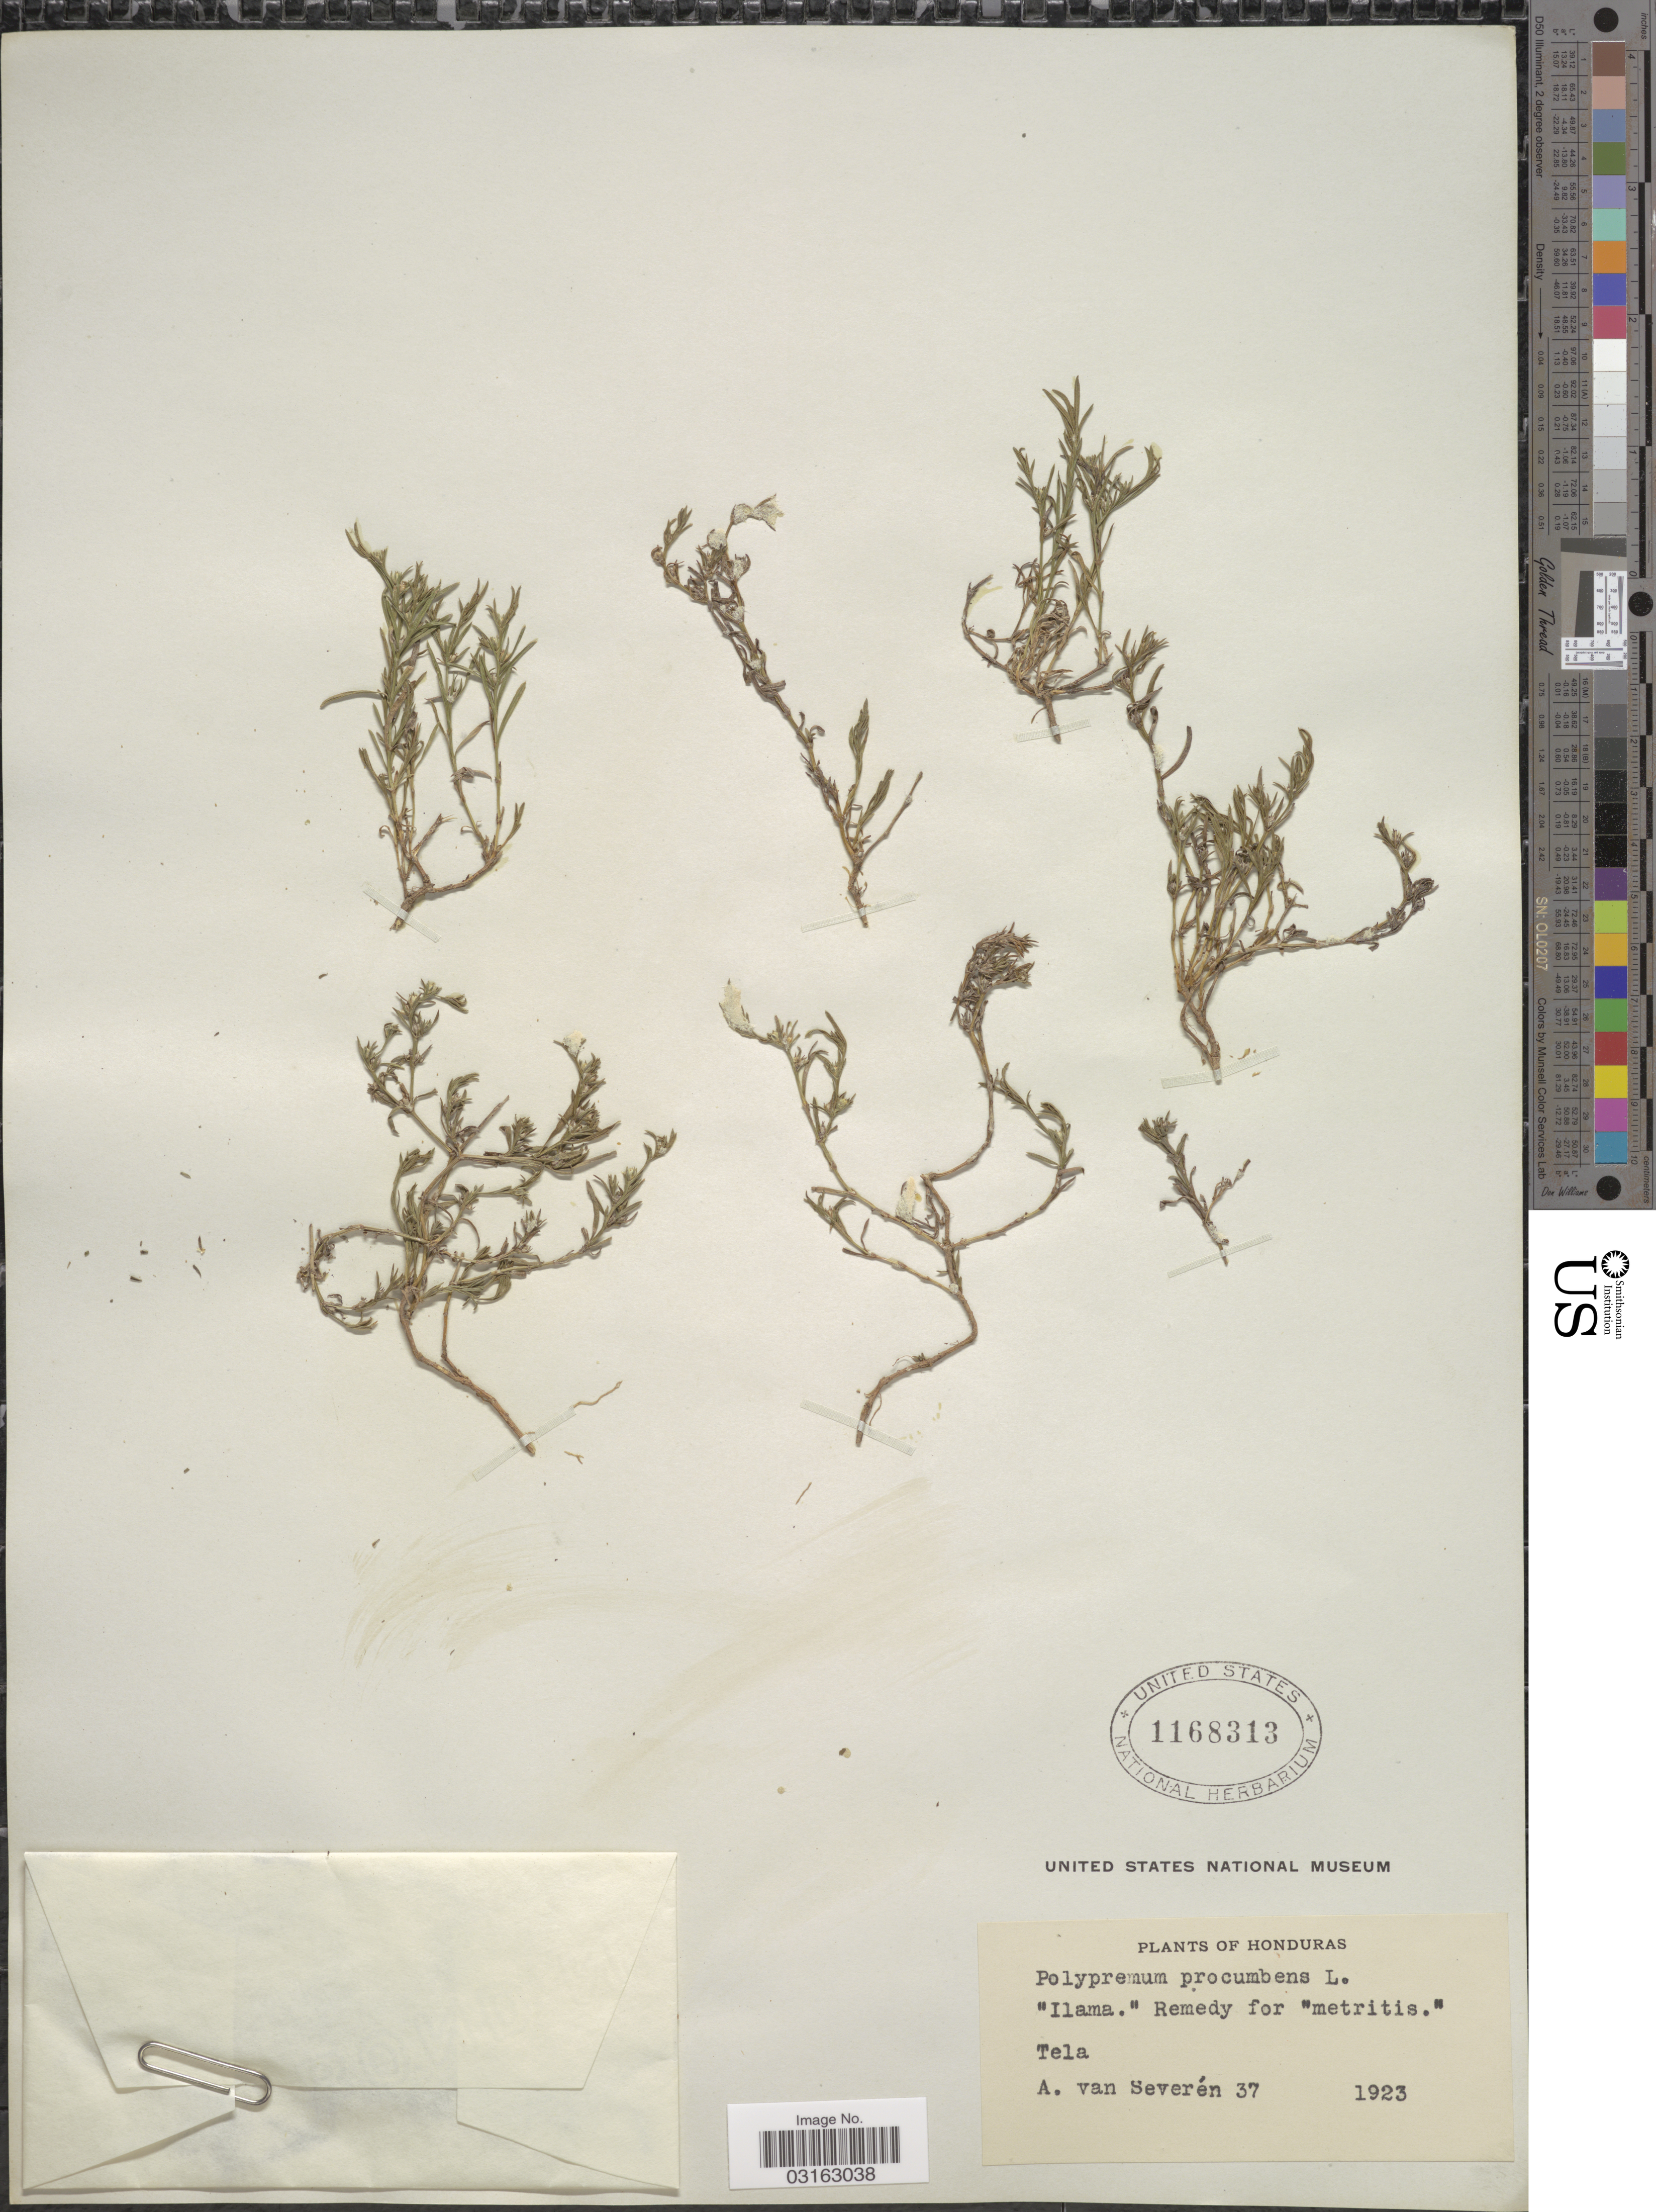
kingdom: Plantae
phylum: Tracheophyta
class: Magnoliopsida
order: Lamiales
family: Tetrachondraceae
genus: Polypremum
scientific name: Polypremum procumbens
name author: L.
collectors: A. Van Severen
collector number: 37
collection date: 1923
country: Honduras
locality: Tela.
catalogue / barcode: US 1168313